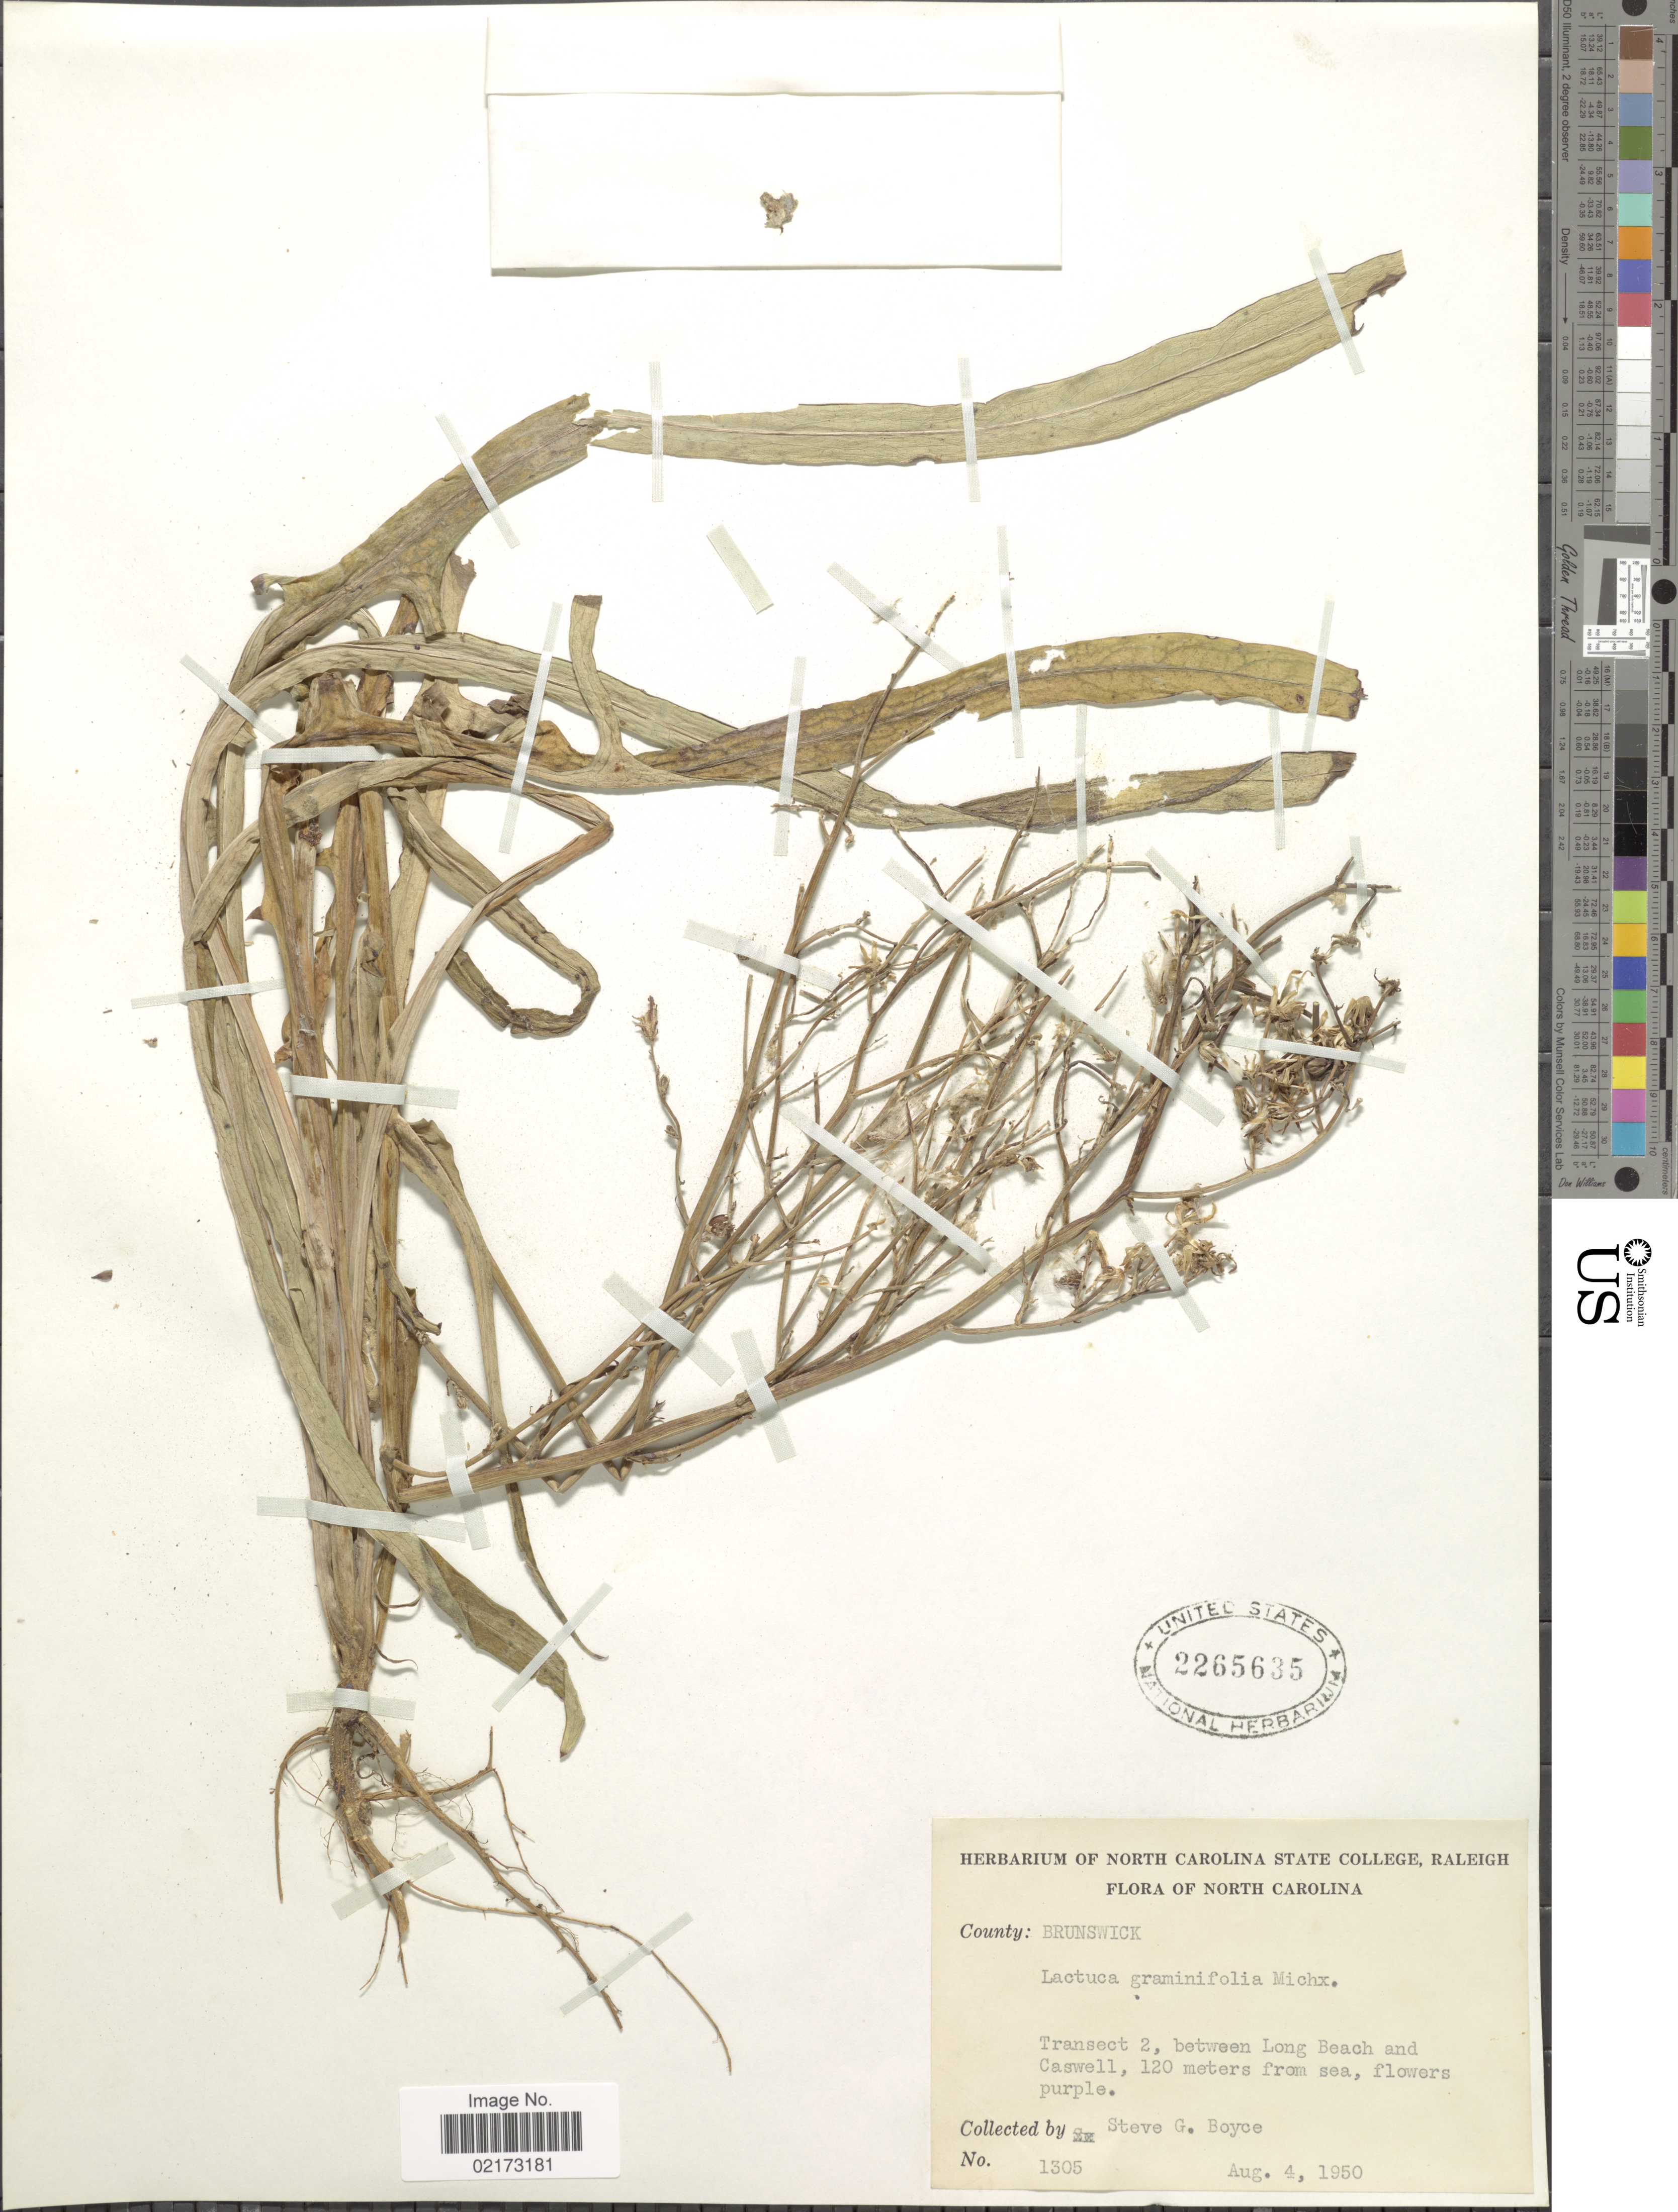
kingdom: Plantae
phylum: Tracheophyta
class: Magnoliopsida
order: Asterales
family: Asteraceae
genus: Lactuca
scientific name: Lactuca graminifolia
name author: Michx.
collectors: S. Boyce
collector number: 1305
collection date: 1950-08-04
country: United States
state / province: North Carolina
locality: Transect 2, between Long Beach and Caswell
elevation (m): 120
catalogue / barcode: US 2265635